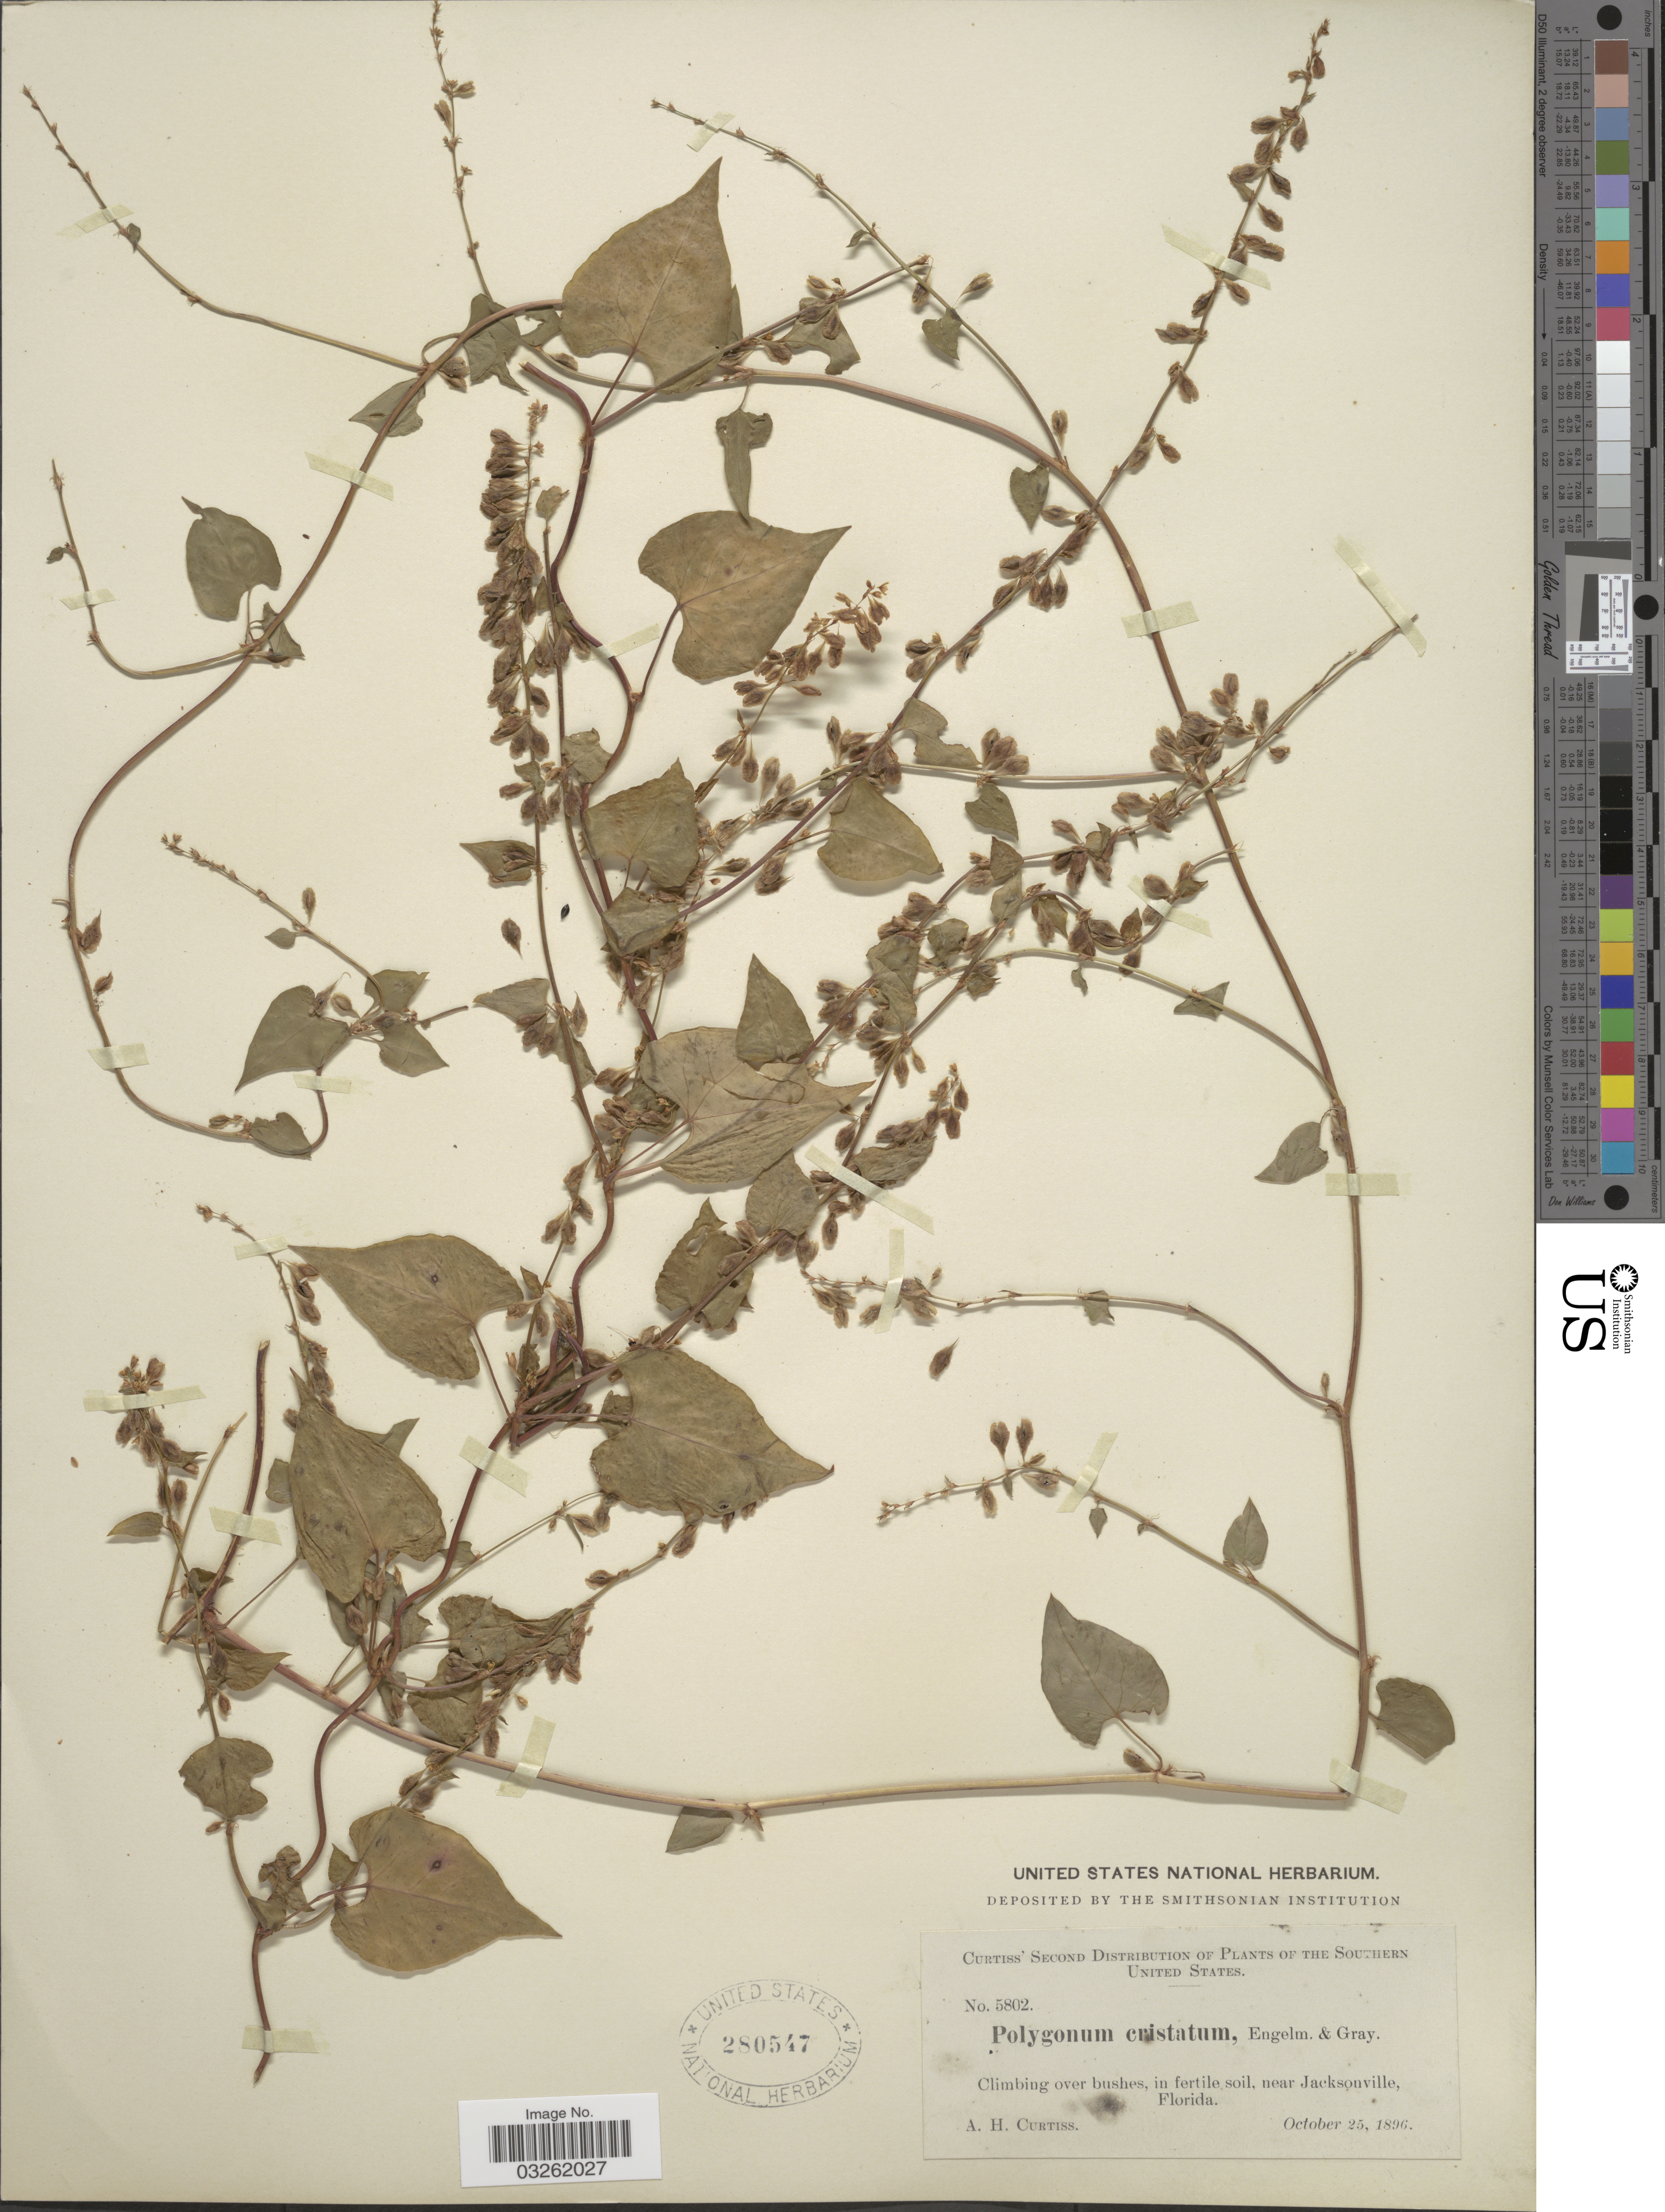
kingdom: Plantae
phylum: Tracheophyta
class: Magnoliopsida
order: Caryophyllales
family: Polygonaceae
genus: Fallopia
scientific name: Fallopia scandens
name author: (L.) Holub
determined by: Strong, Mark T., (BOT), Smithsonian Institution - National Museum of Natural History (UNITED STATES)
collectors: A. H. Curtiss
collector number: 5802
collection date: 1896-10-25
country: United States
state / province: Florida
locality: Southern United States. Near Jacksonville.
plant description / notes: Fallopia cristata (Engelm. & A. Gray) Holub here treated as a heterotypic synonym.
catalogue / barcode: US 280547